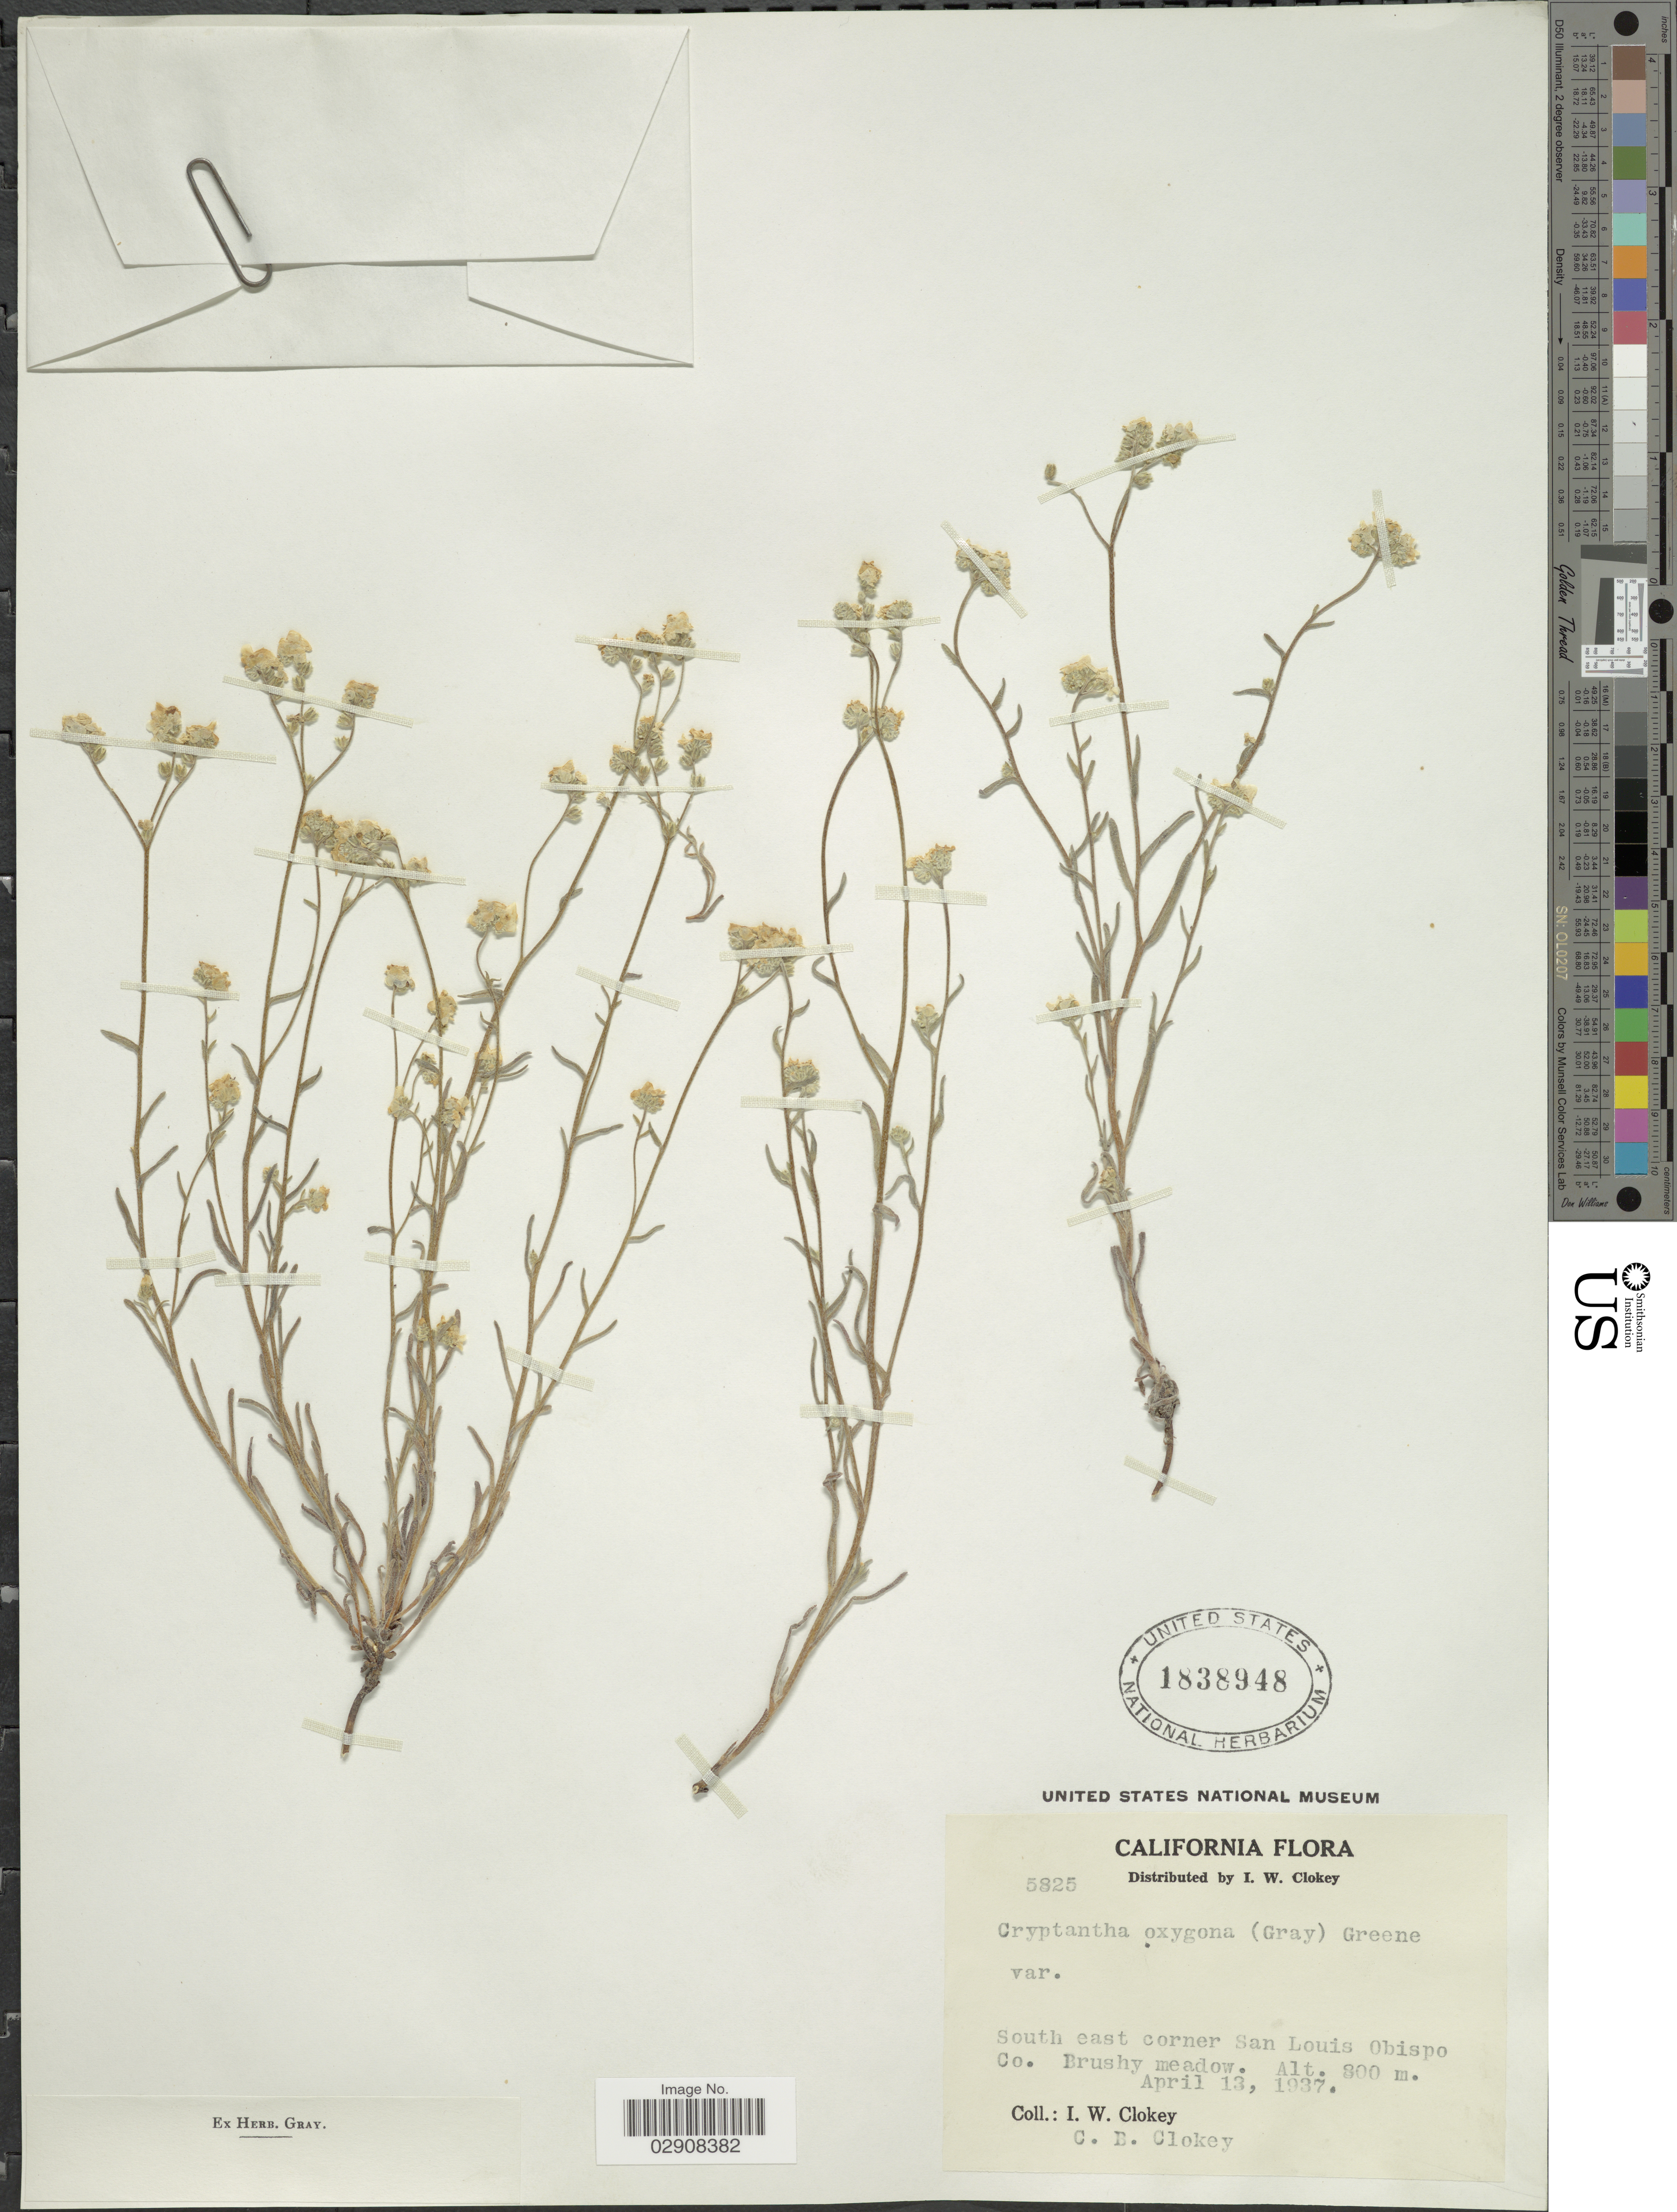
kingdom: Plantae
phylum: Tracheophyta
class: Magnoliopsida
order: Boraginales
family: Boraginaceae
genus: Cryptantha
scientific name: Cryptantha oxygona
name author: (A. Gray) S.W. Greene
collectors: I. W. Clokey & C. Clokey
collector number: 5825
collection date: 1937-04-13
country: United States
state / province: California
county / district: San Luis Obispo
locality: South east corner San Luis Obispo Co. Brushy meadow.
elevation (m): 800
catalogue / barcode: US 1838948